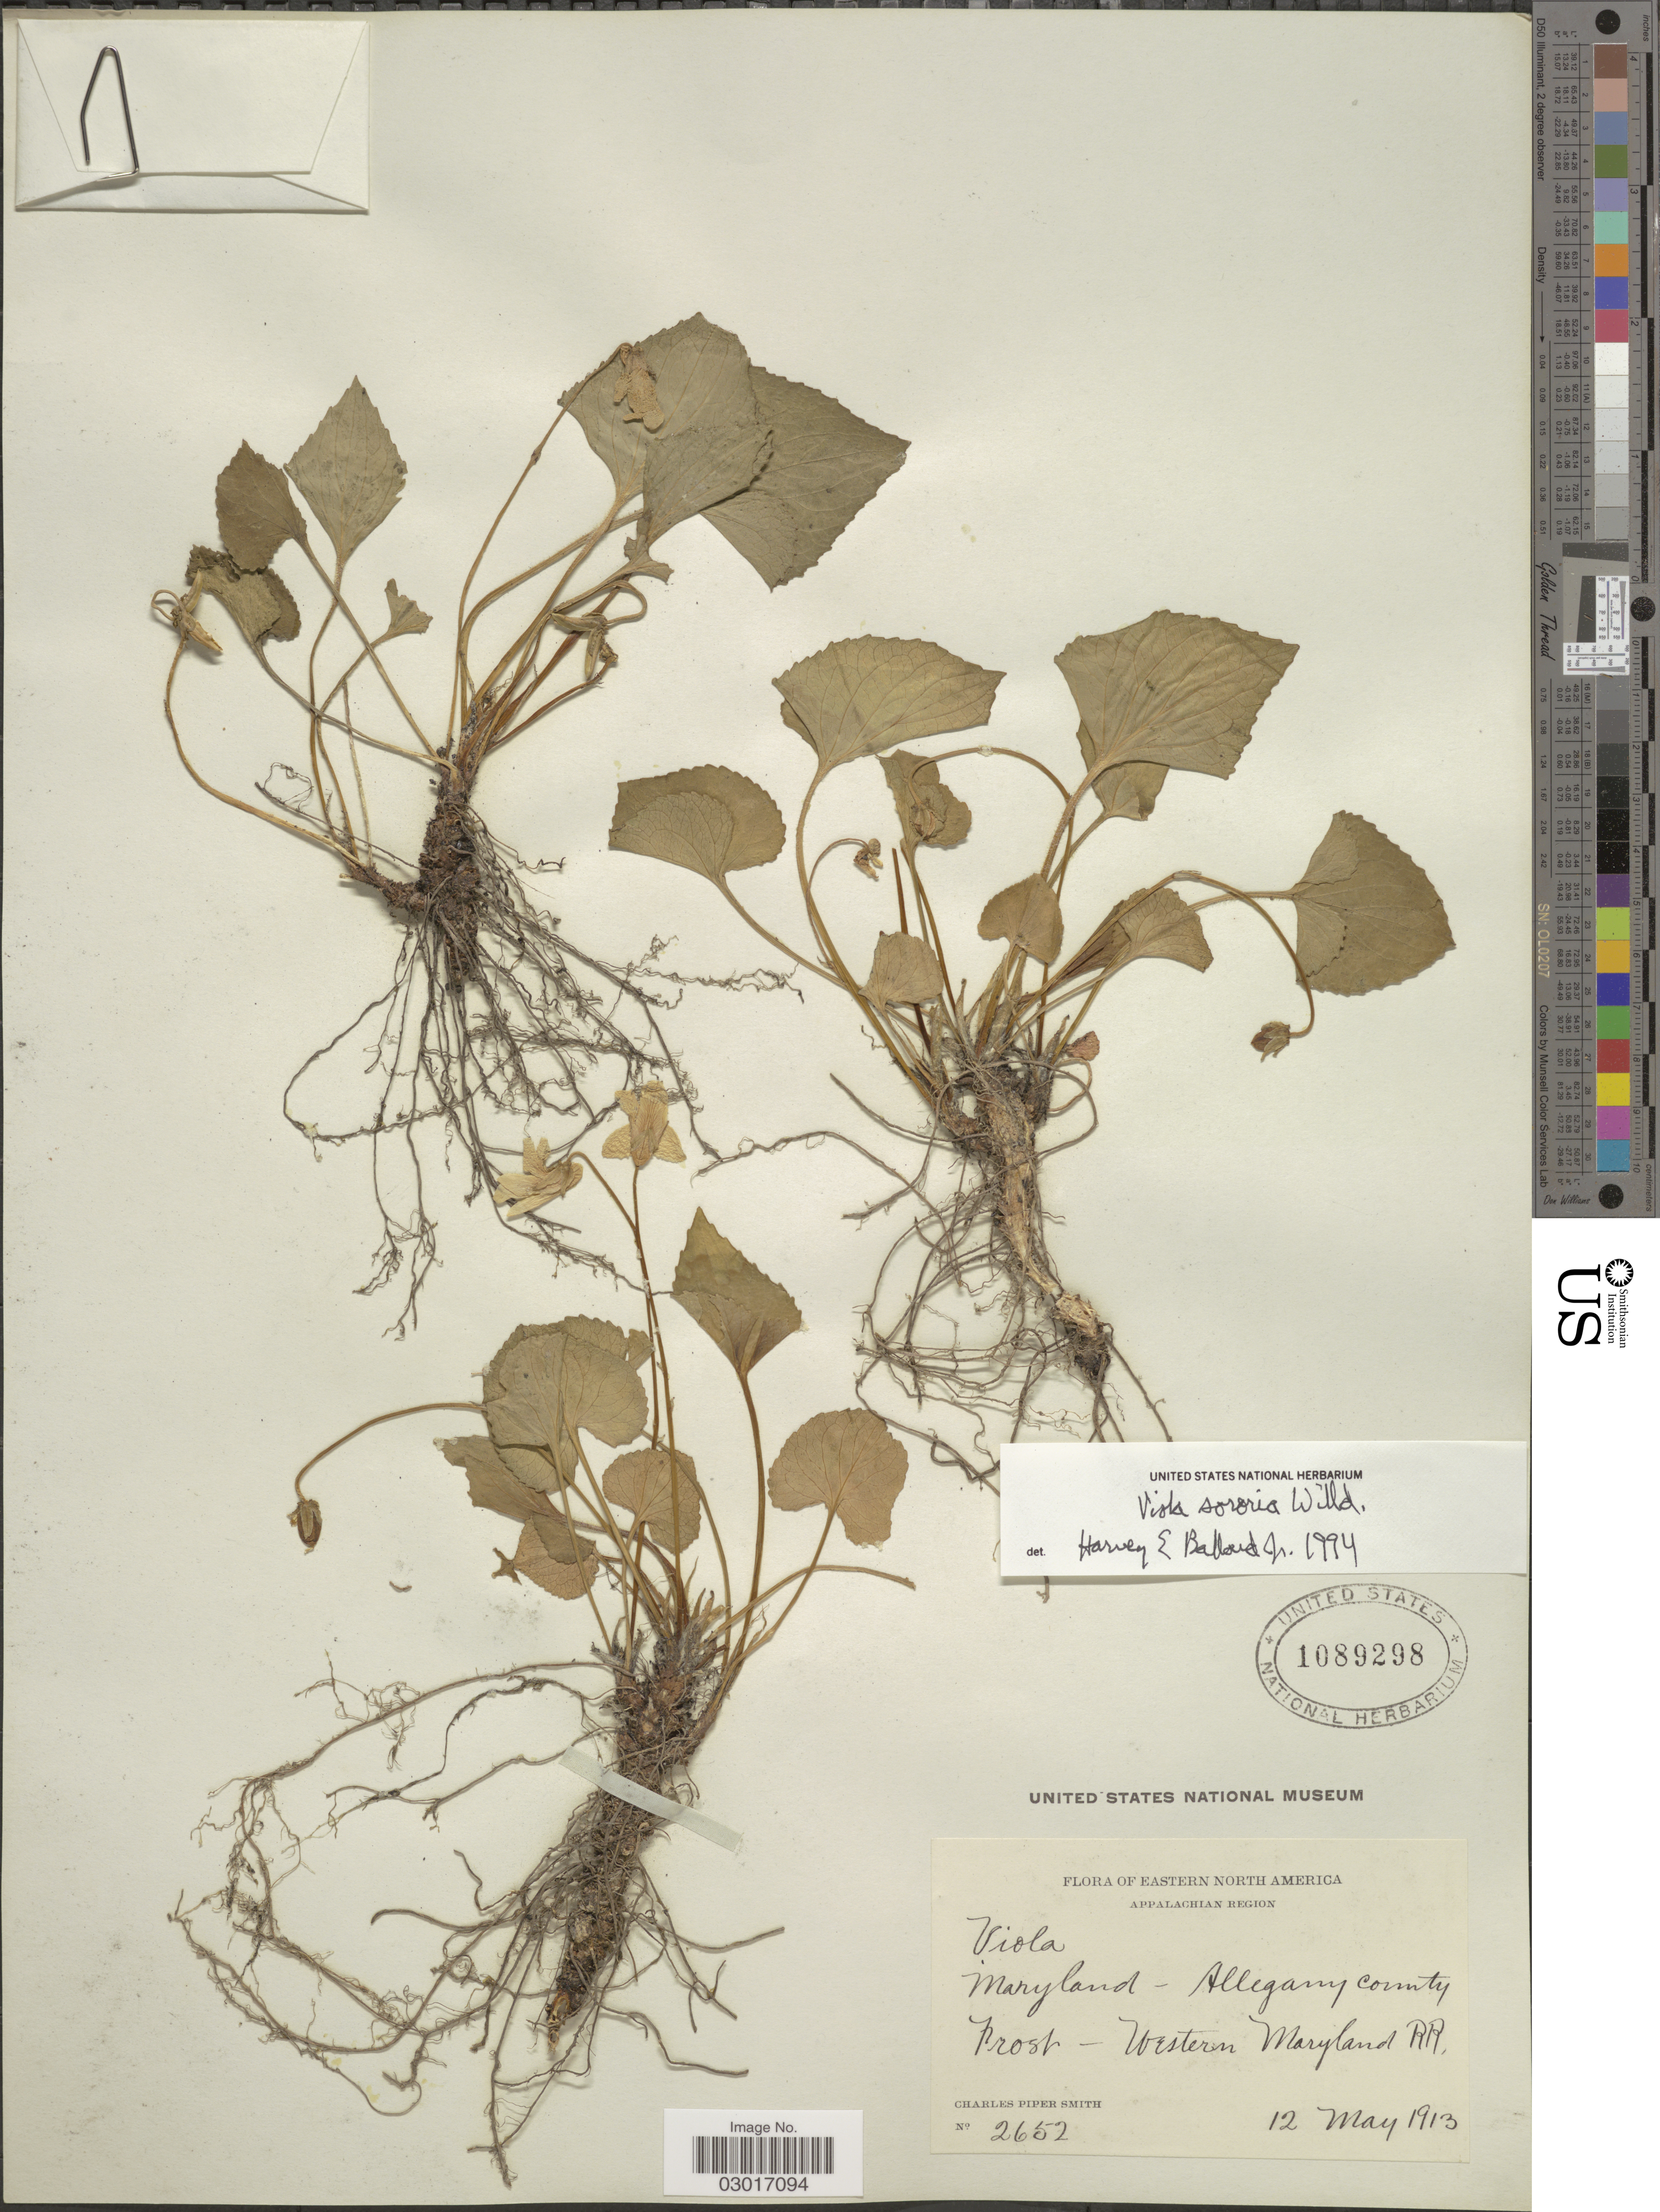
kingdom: Plantae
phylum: Tracheophyta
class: Magnoliopsida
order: Malpighiales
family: Violaceae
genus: Viola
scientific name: Viola sororia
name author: Willd.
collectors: C. P. Smith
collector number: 2652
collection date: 1913-05-12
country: United States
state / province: Maryland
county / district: Allegany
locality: Eastern North America. Appalachian Region. Allegany County. Frost- Western Maryland R.R.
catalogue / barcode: US 1089298